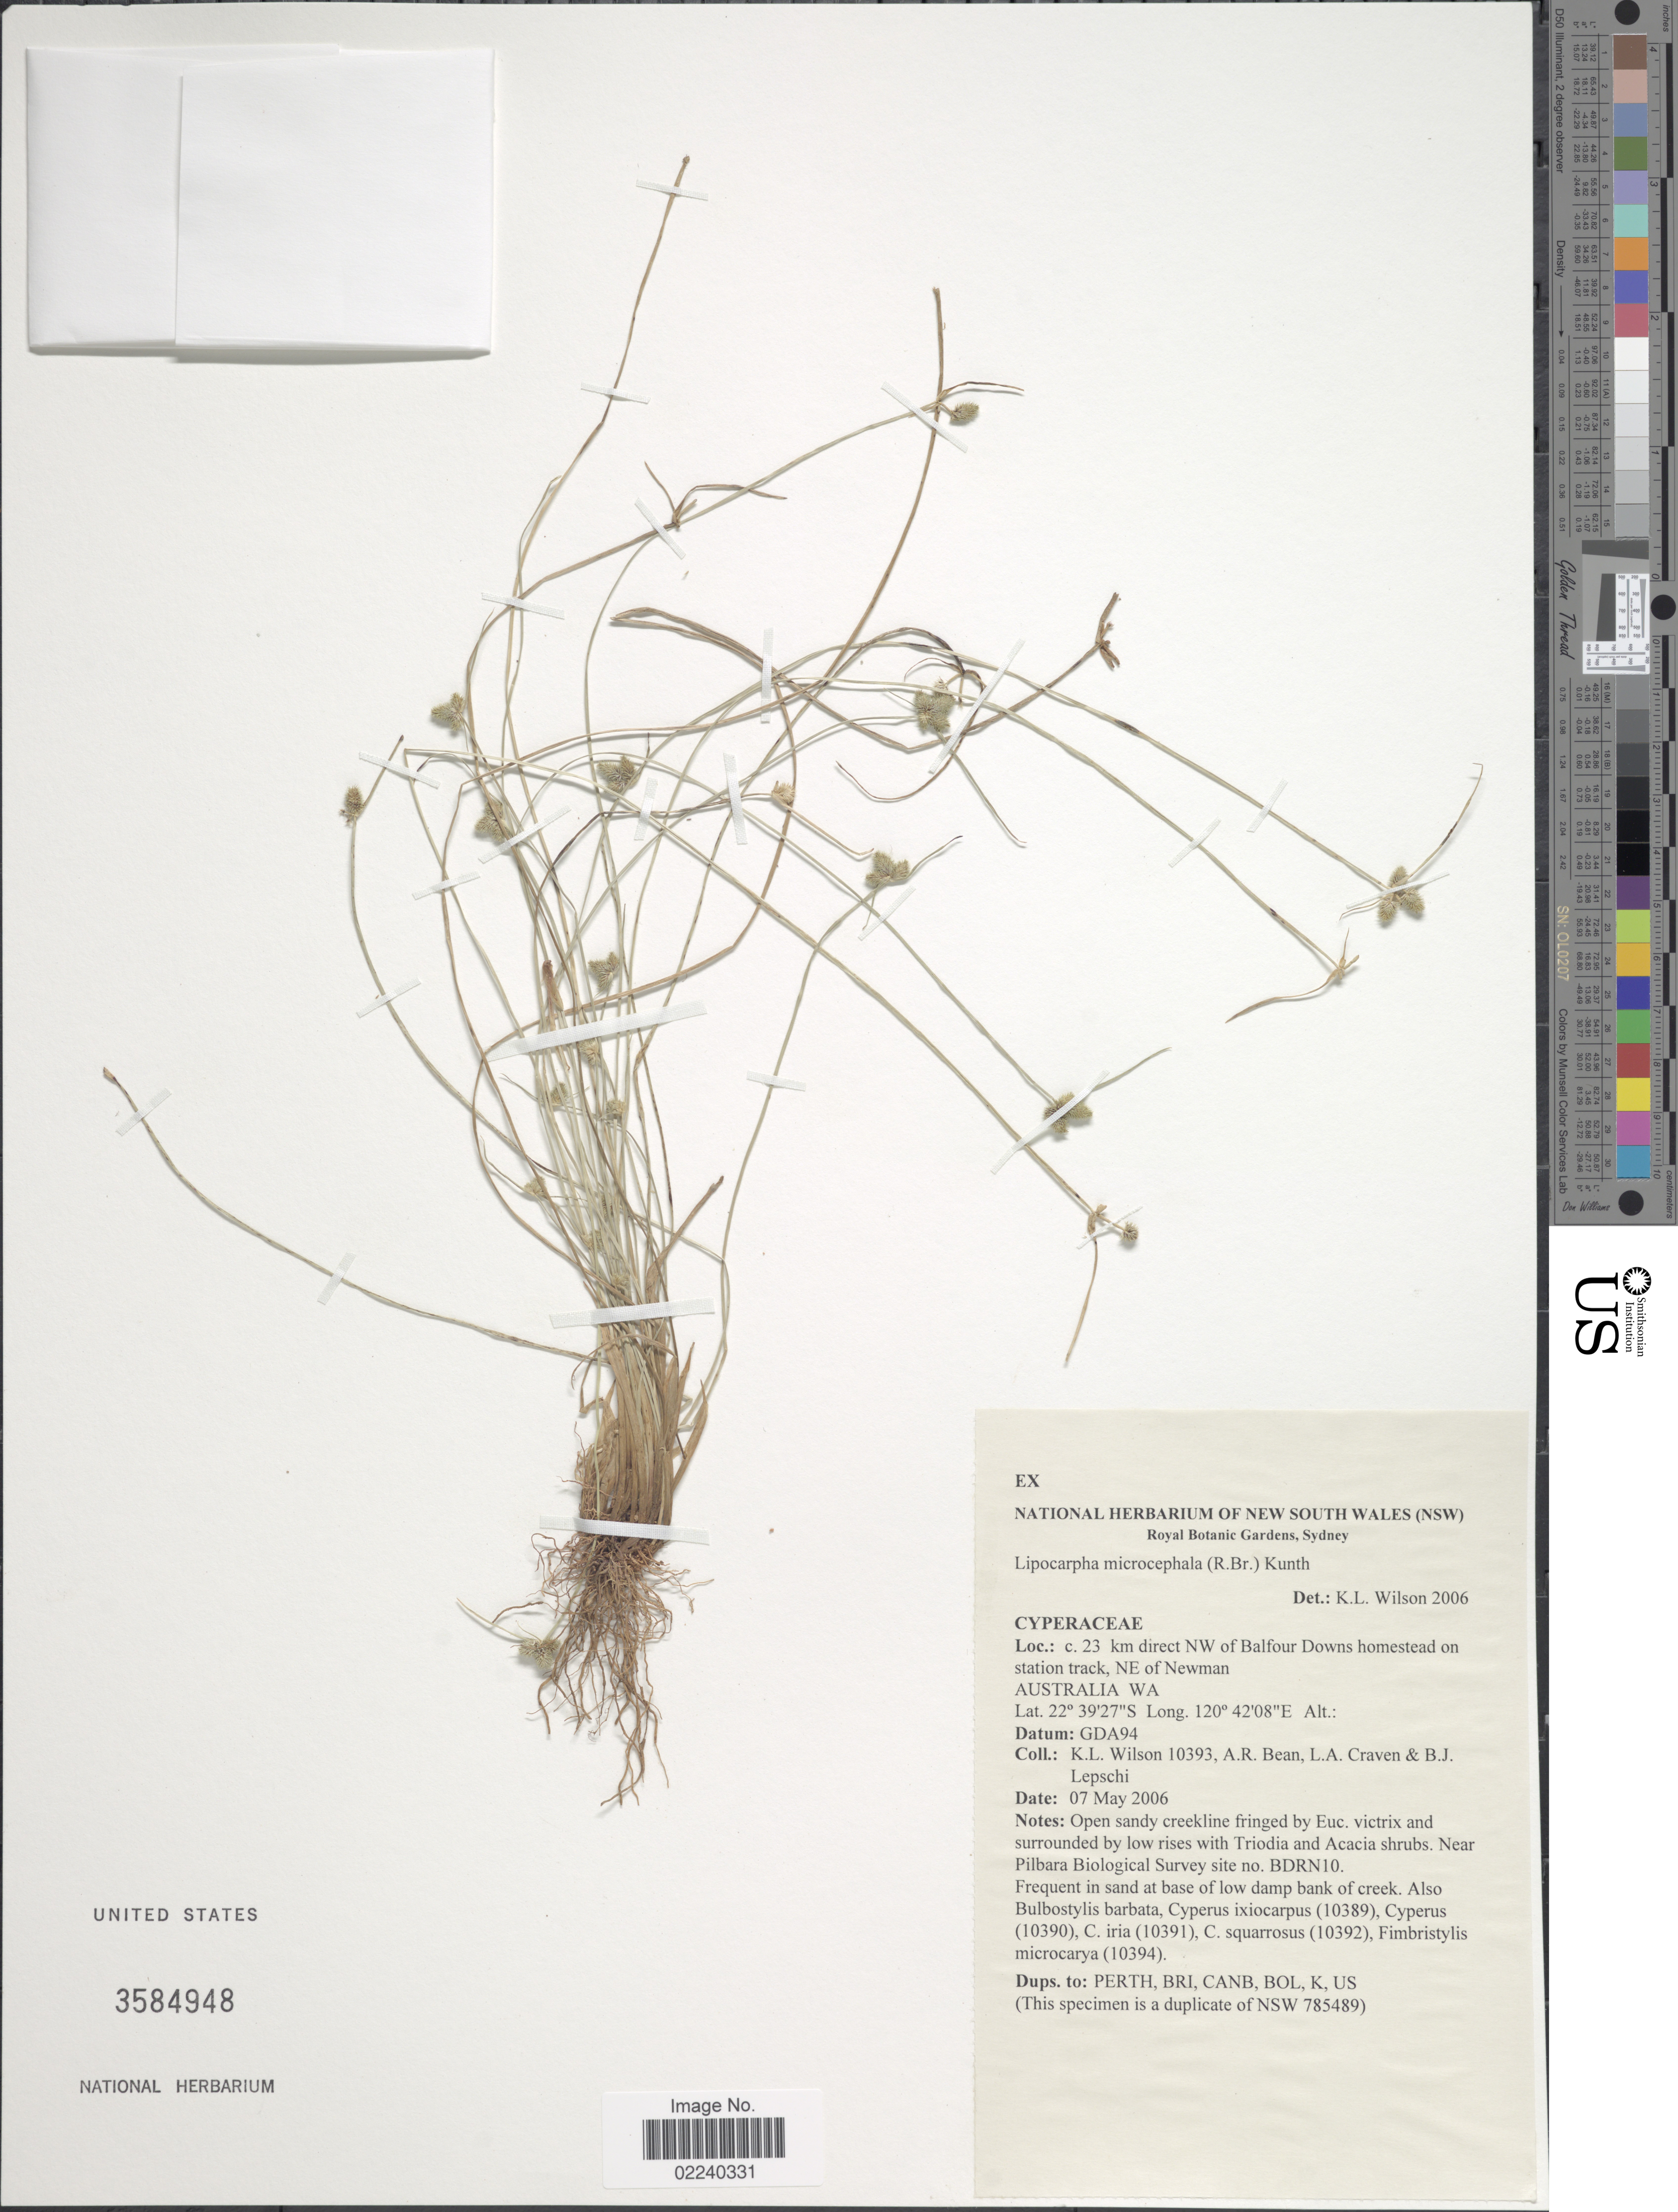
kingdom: Plantae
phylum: Tracheophyta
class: Liliopsida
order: Poales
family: Cyperaceae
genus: Cyperus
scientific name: Cyperus leptocarpus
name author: (F. Muell.) Bauters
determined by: Strong, M. T., (US), Smithsonian Institution - National Museum of Natural History (UNITED STATES)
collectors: K. L. Wilson, A. R. Bean, L. A. Craven & B. Lepschi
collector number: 10393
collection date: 2006-05-07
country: Australia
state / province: Western Australia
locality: C. 23 km direct NW of Balfour Downs homestead on station track, NE of Newman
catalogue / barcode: US 3584948